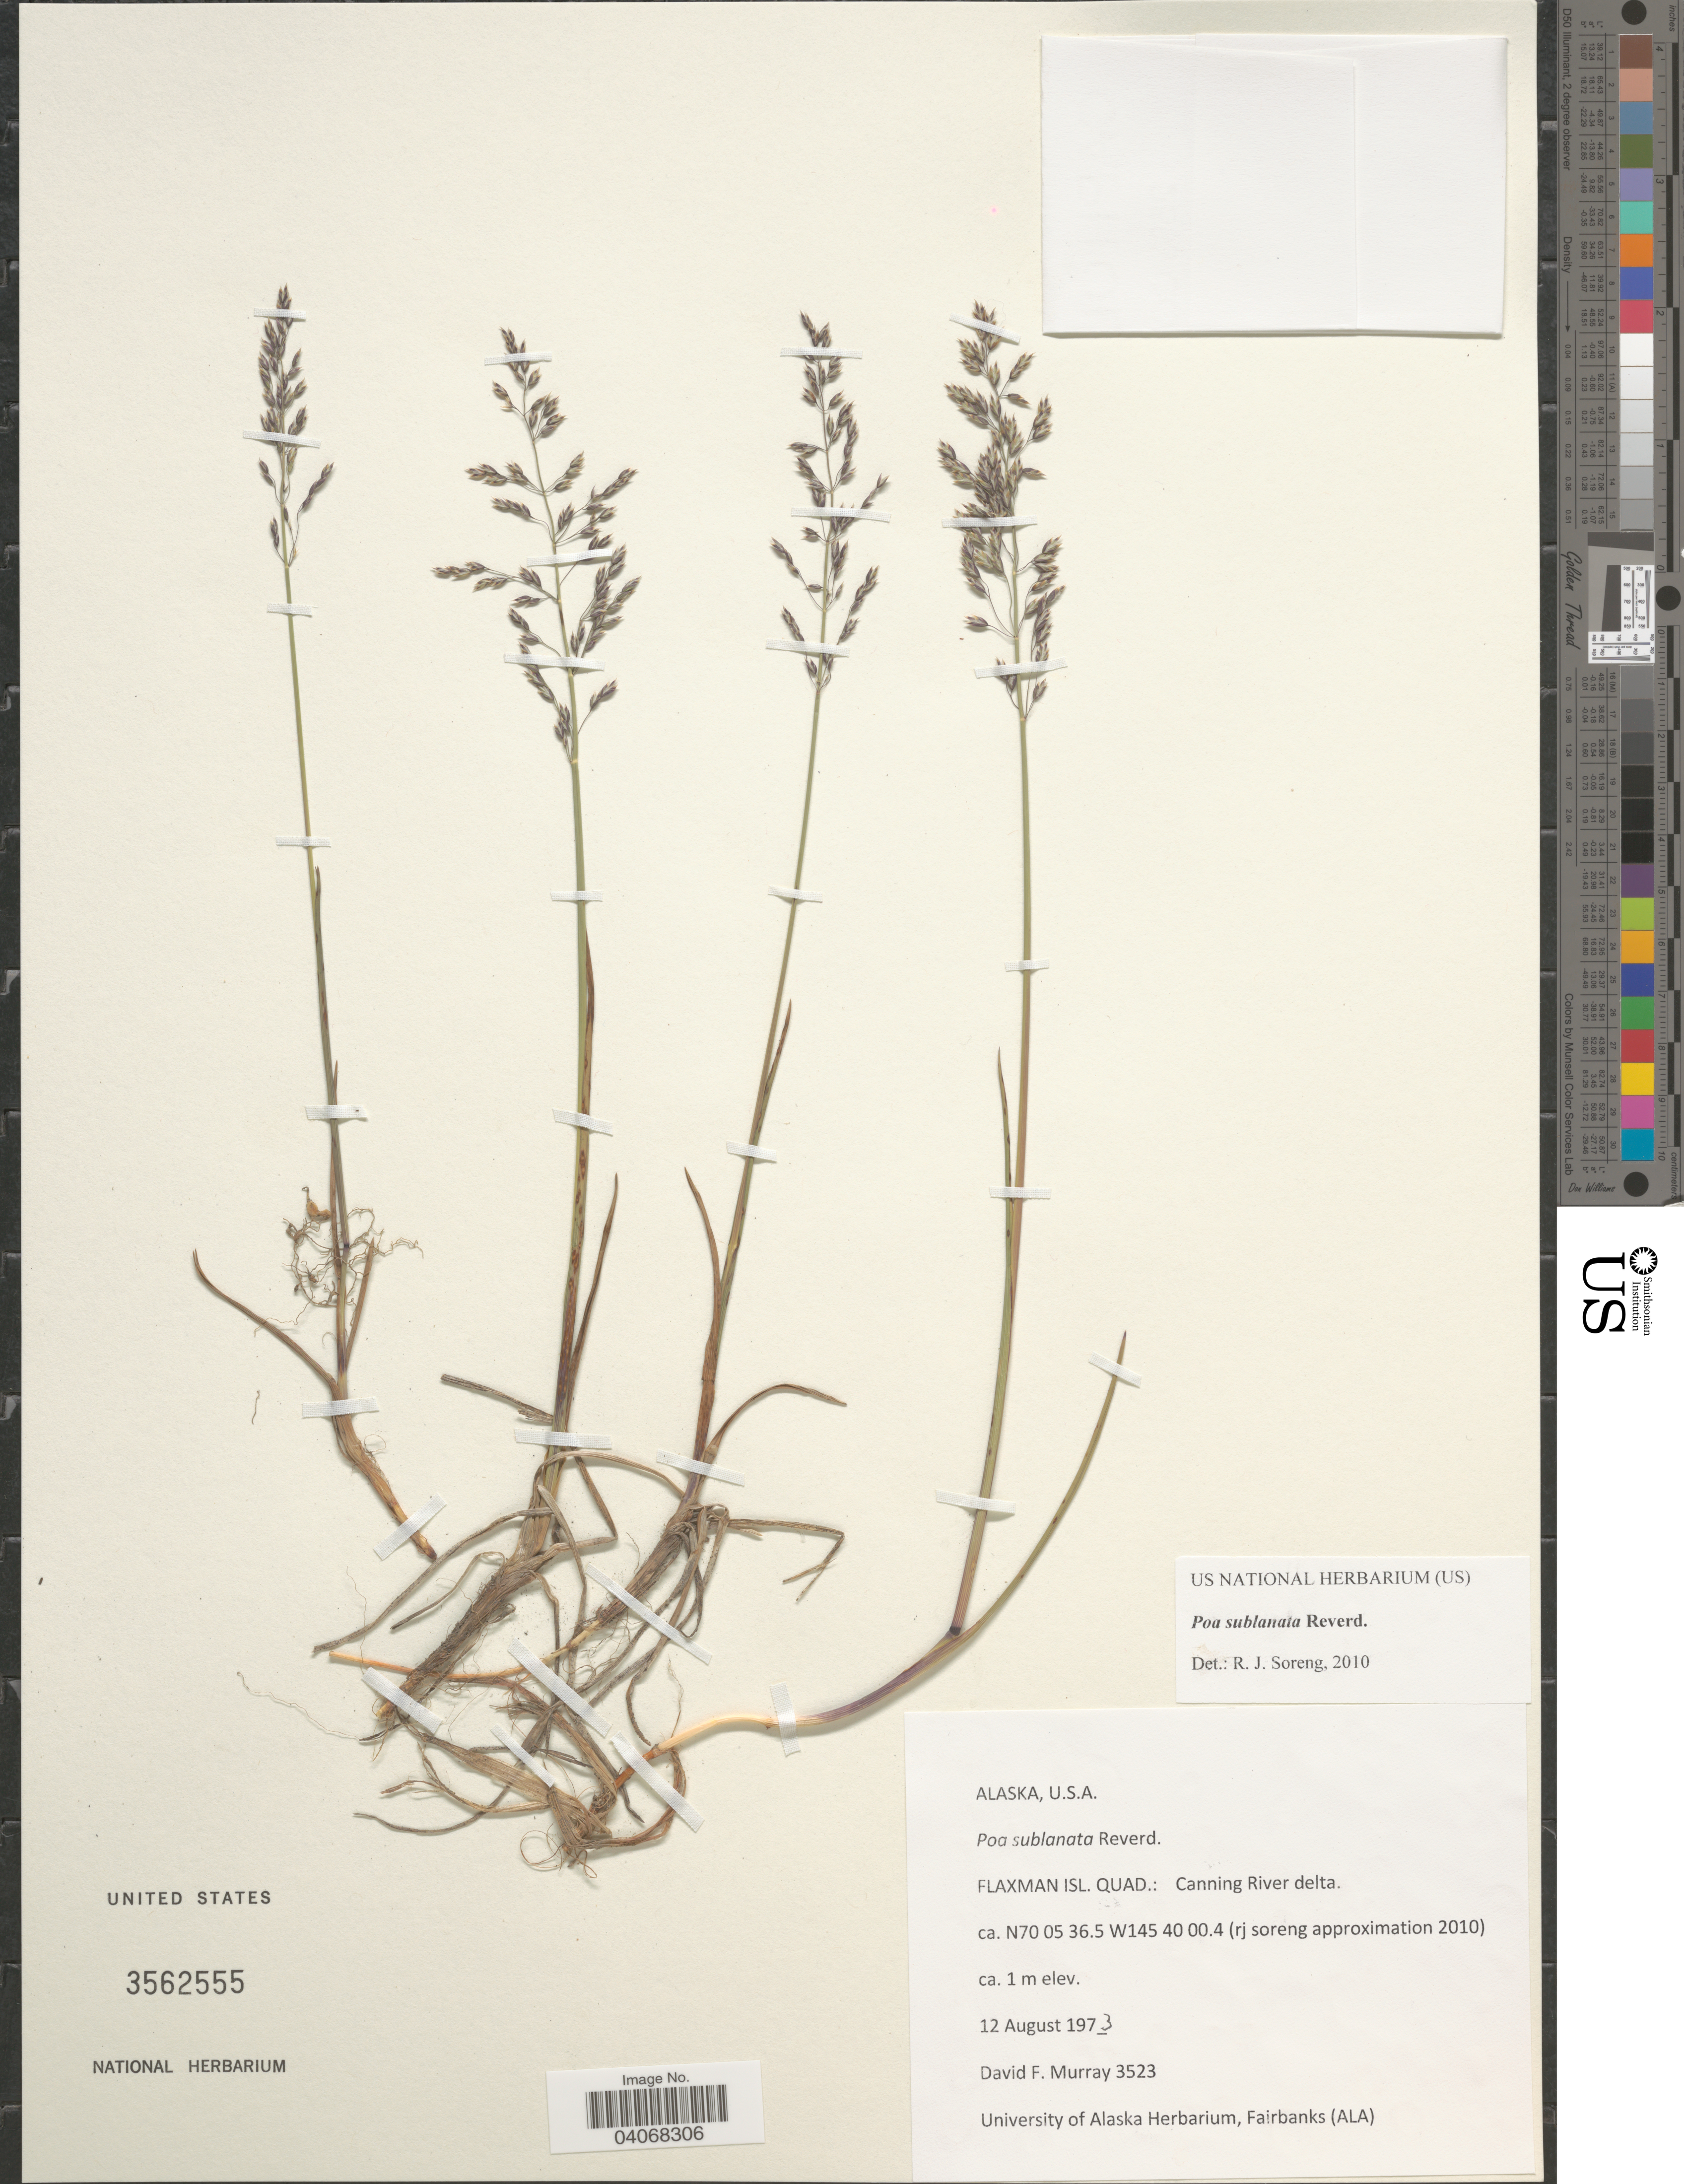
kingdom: Plantae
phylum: Tracheophyta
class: Liliopsida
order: Poales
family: Poaceae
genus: Poa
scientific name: Poa sublanata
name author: Reverd.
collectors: D. F. Murray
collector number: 3523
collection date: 1973-08-12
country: United States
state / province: Alaska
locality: Flaxman Isl. Quad.: Canning River delta.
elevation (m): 1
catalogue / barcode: US 3562555